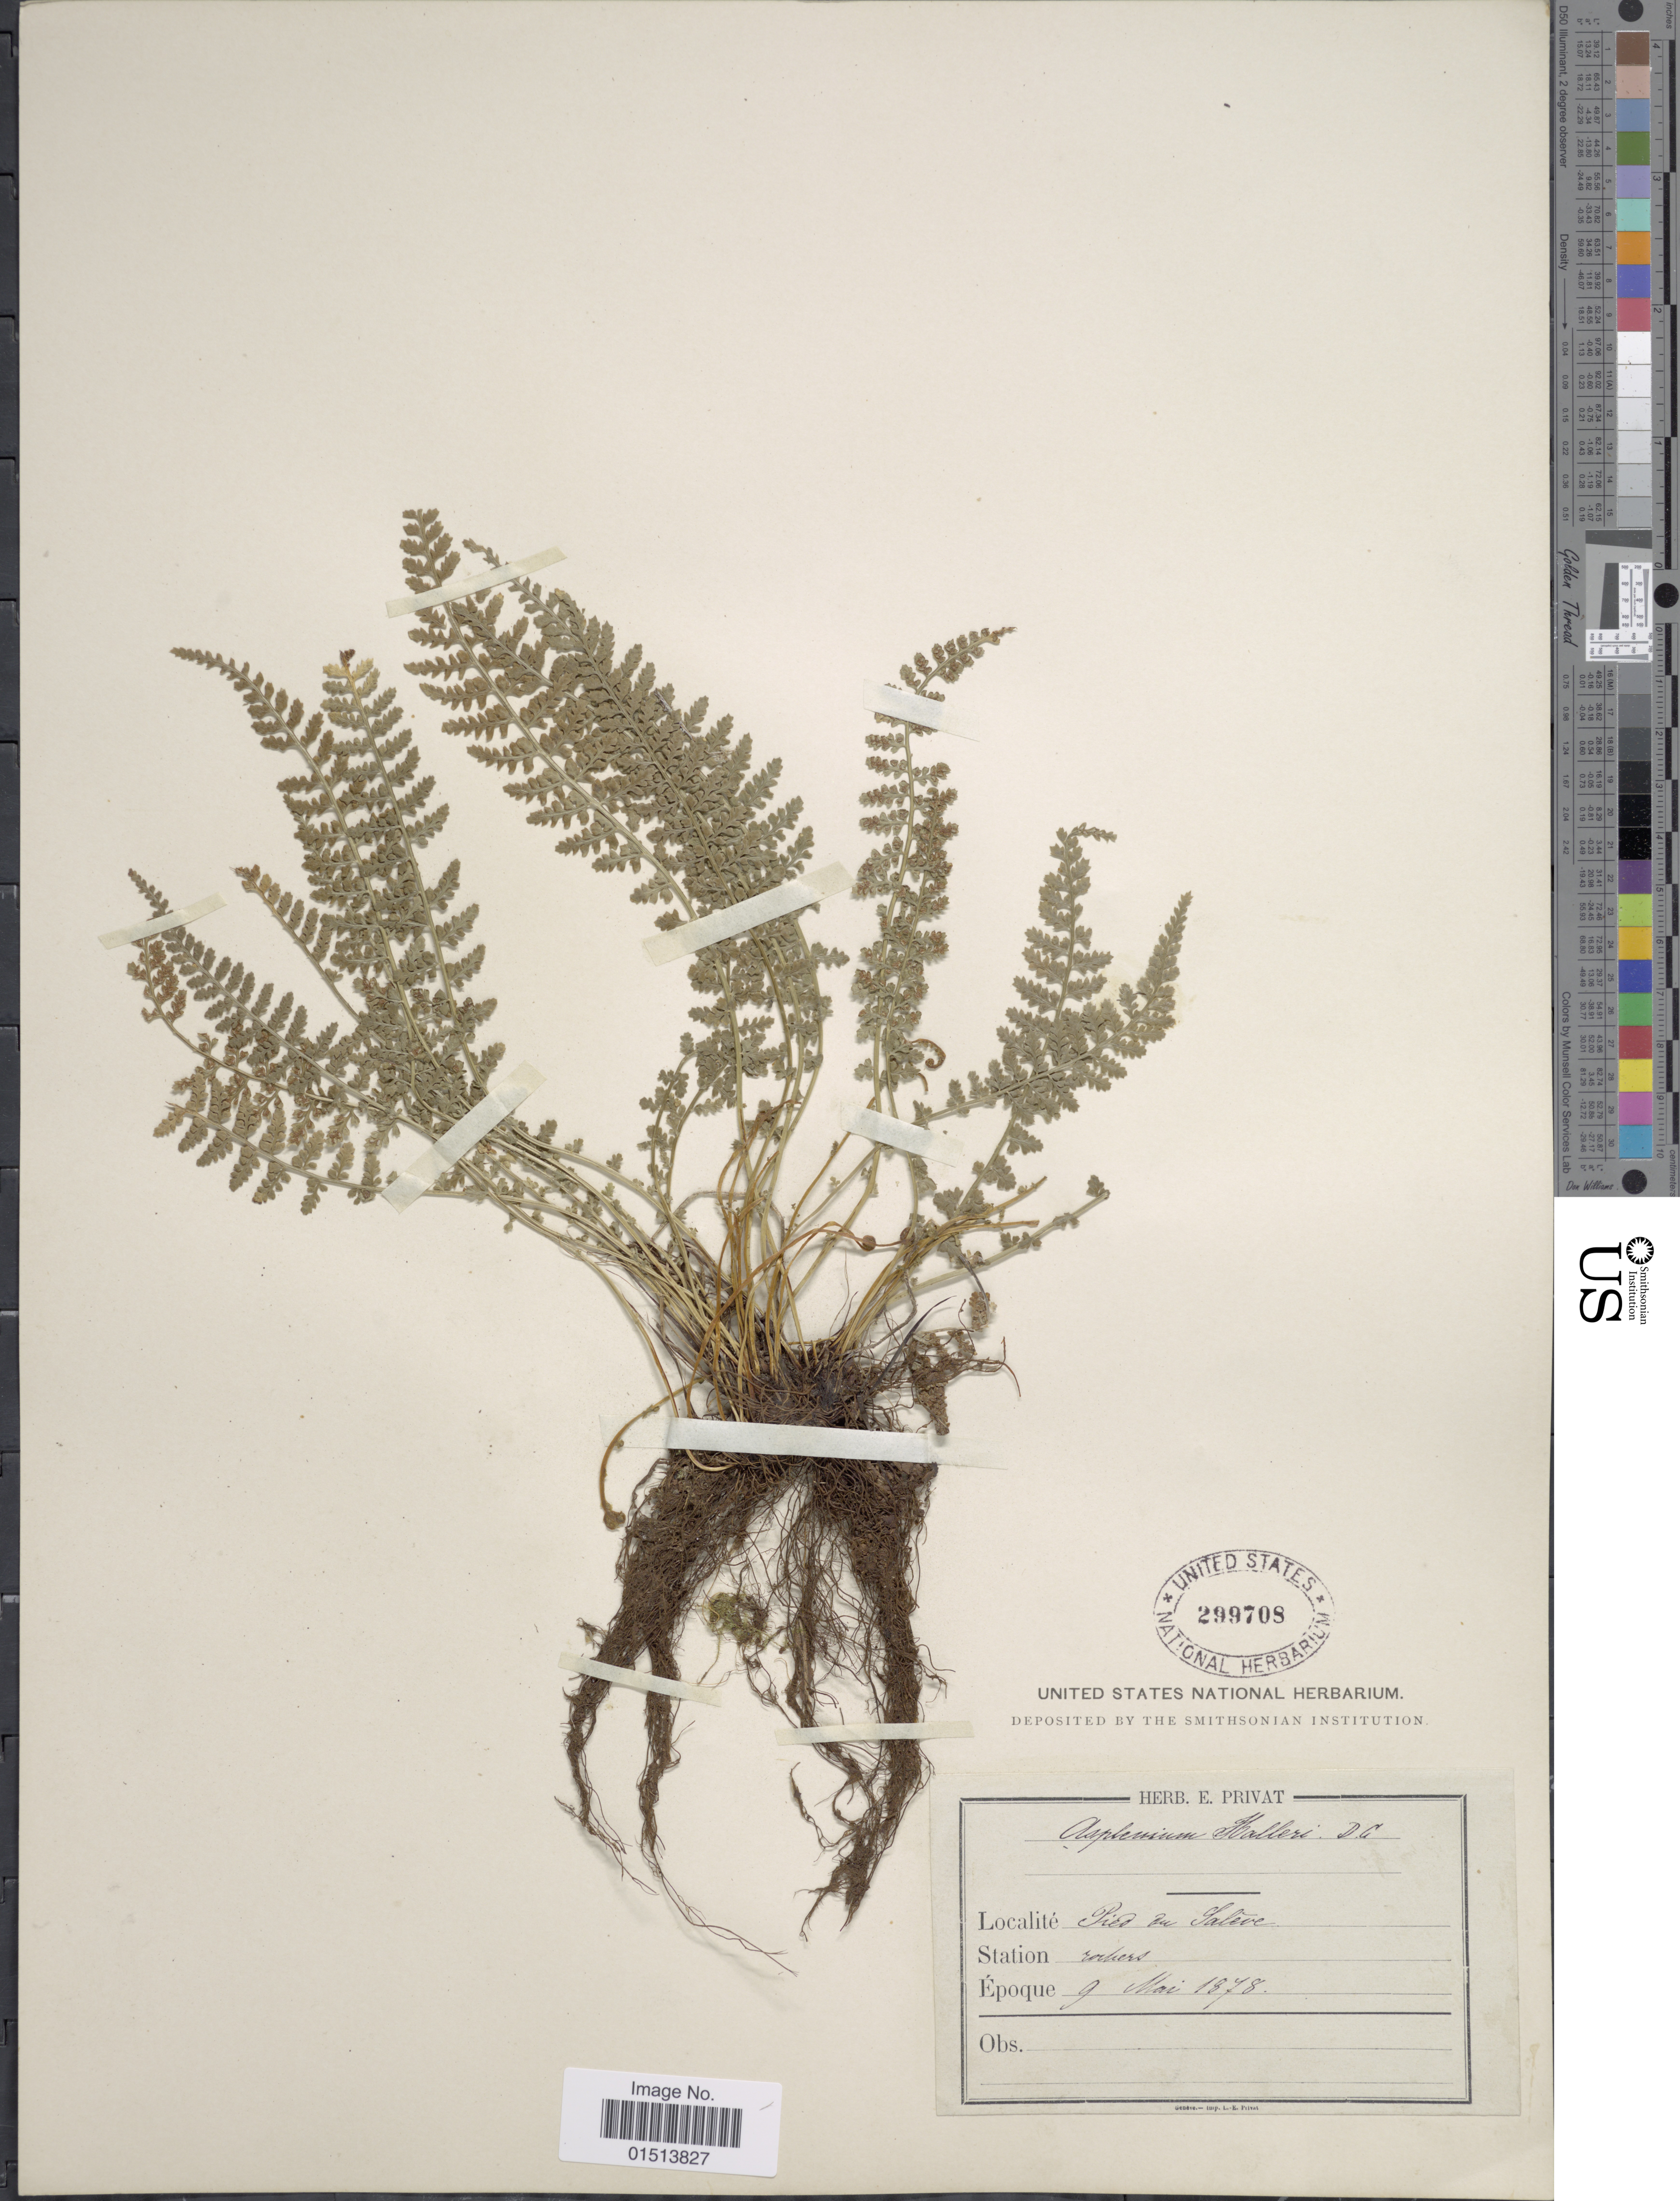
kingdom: Plantae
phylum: Tracheophyta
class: Polypodiopsida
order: Polypodiales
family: Aspleniaceae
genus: Asplenium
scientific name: Asplenium fontanum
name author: (L.) Bernh.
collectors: ex herb. E. Privat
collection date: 1878-05-09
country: France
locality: Pied du Saleve, station erkers. [interpreted]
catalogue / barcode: US 299708